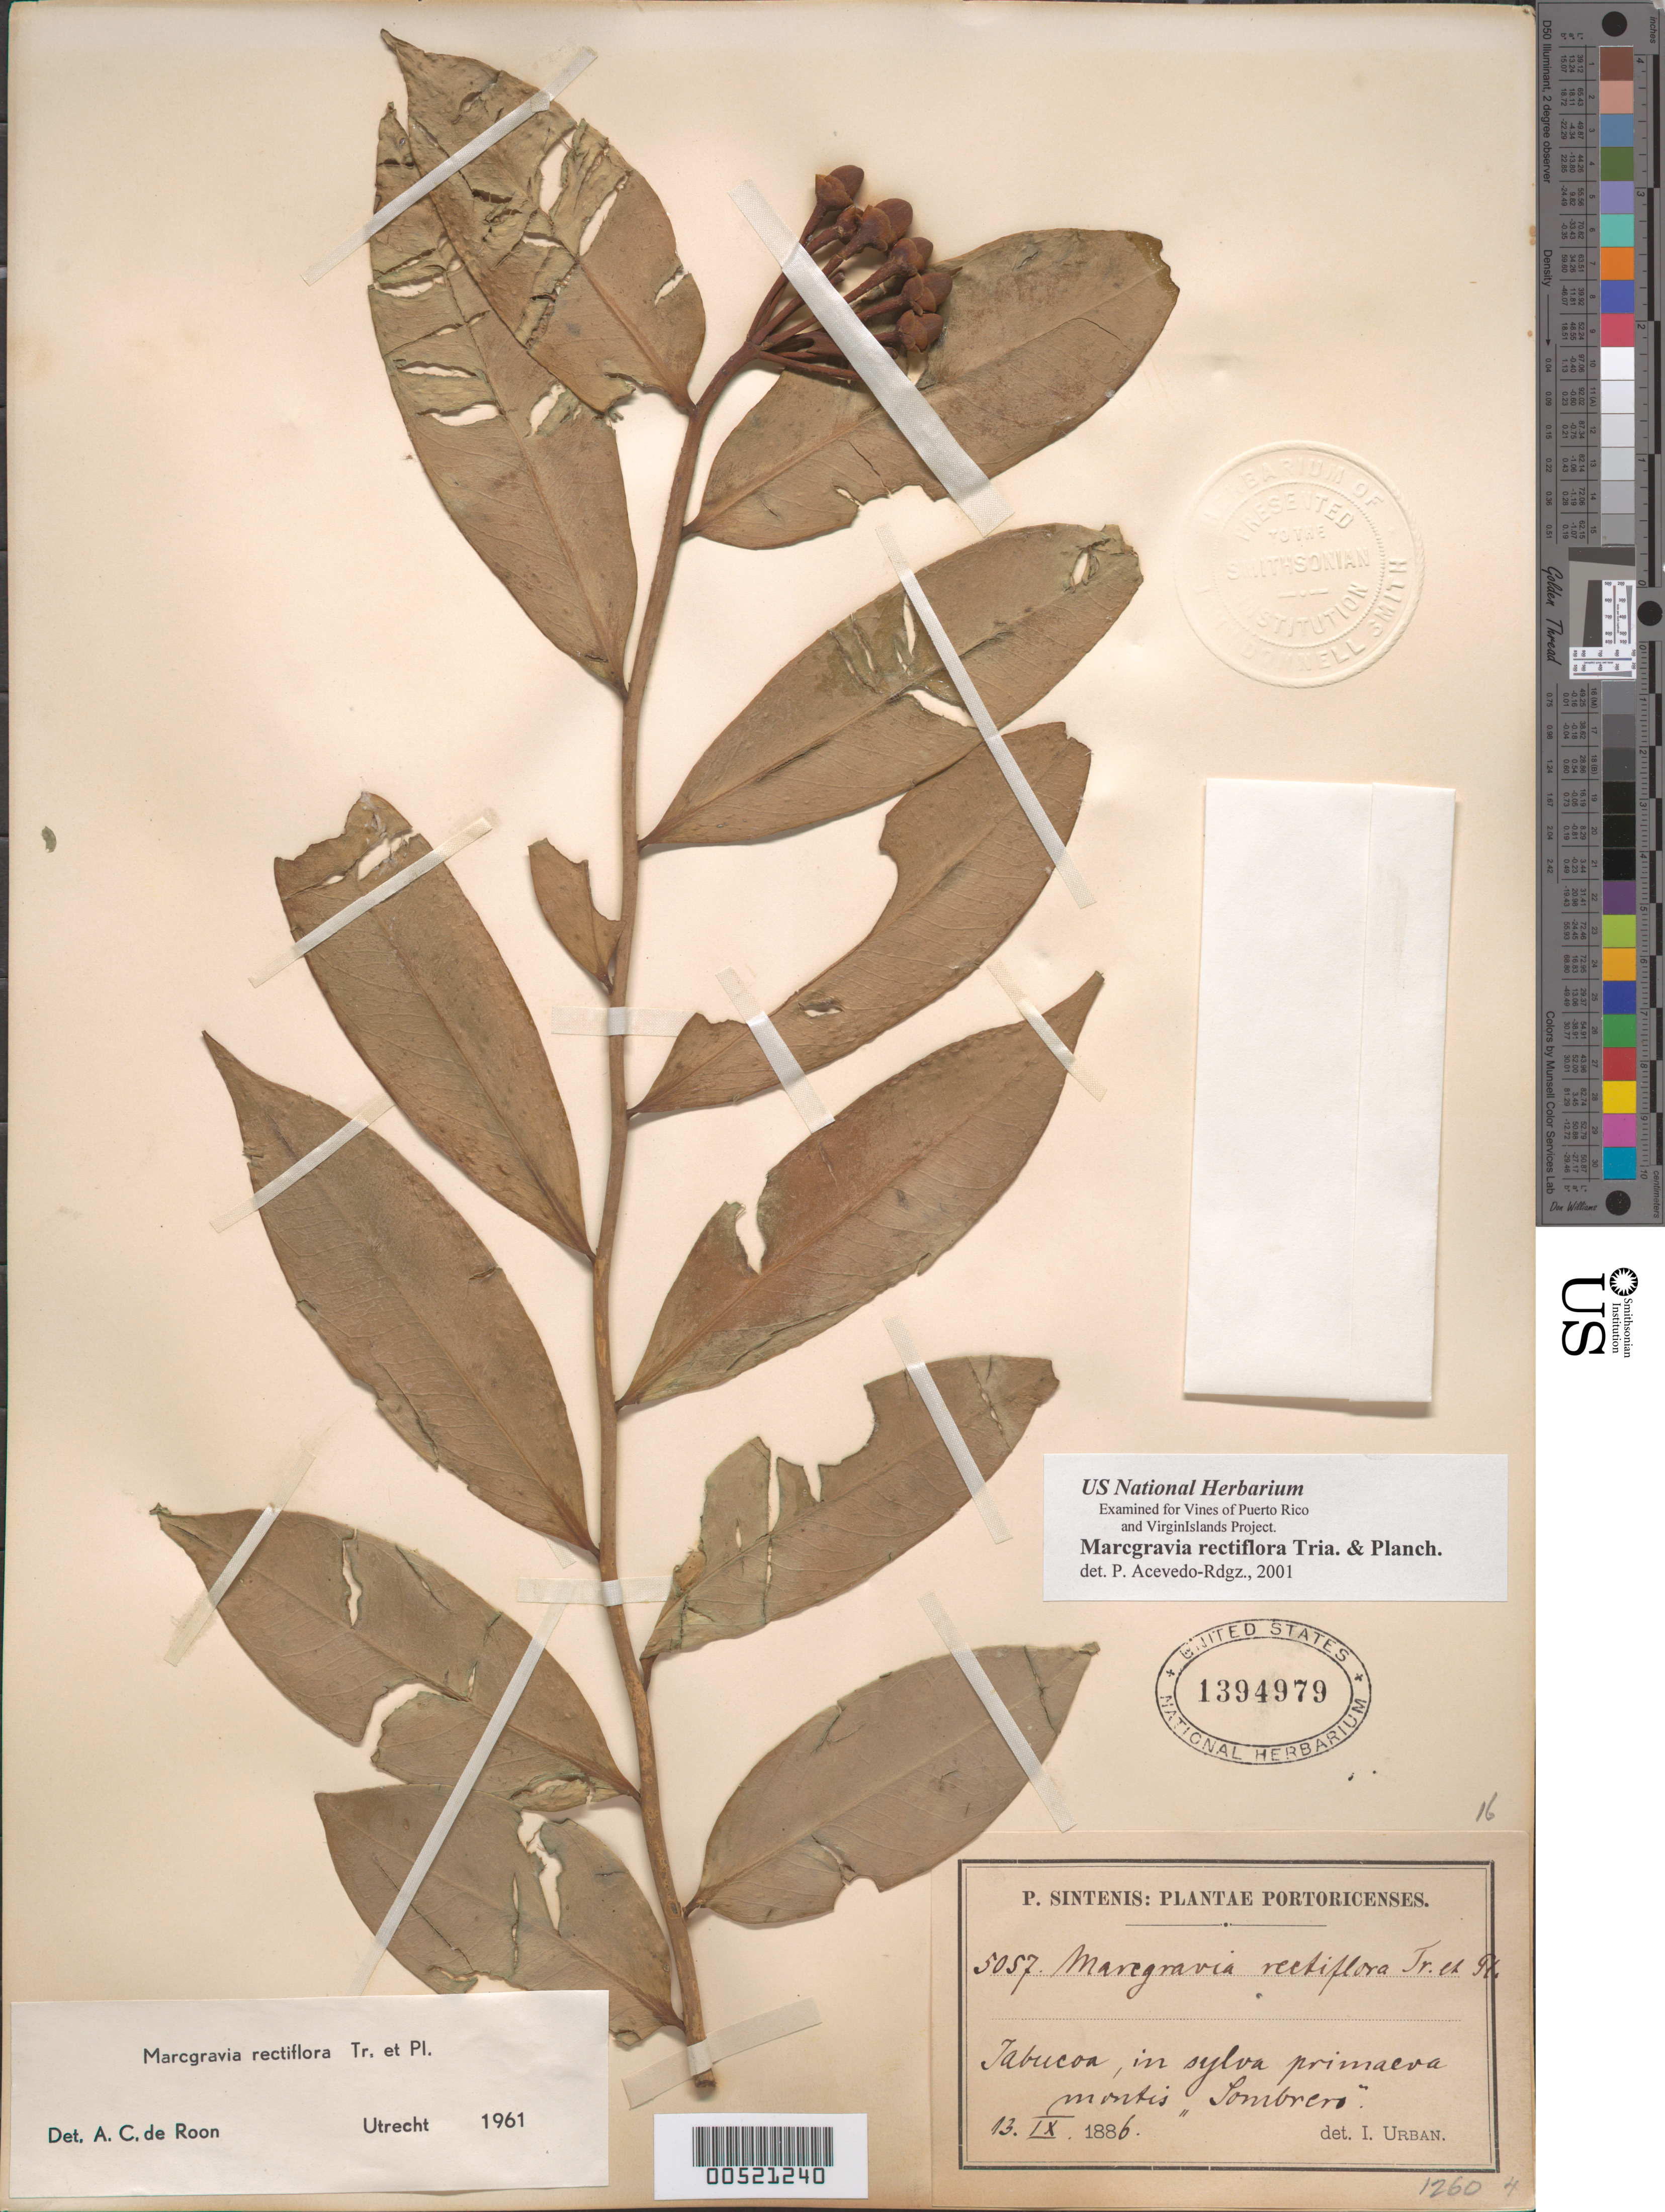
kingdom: Plantae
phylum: Tracheophyta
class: Magnoliopsida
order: Ericales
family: Marcgraviaceae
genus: Marcgravia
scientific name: Marcgravia rectiflora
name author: Triana & Planch.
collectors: P. Sintenis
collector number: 5057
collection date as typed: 13 Sep 1886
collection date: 1886-09-13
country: Puerto Rico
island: Greater Antilles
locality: Yabucoa. In sylva primaeva montis "Sombrero".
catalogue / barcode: US 1394979